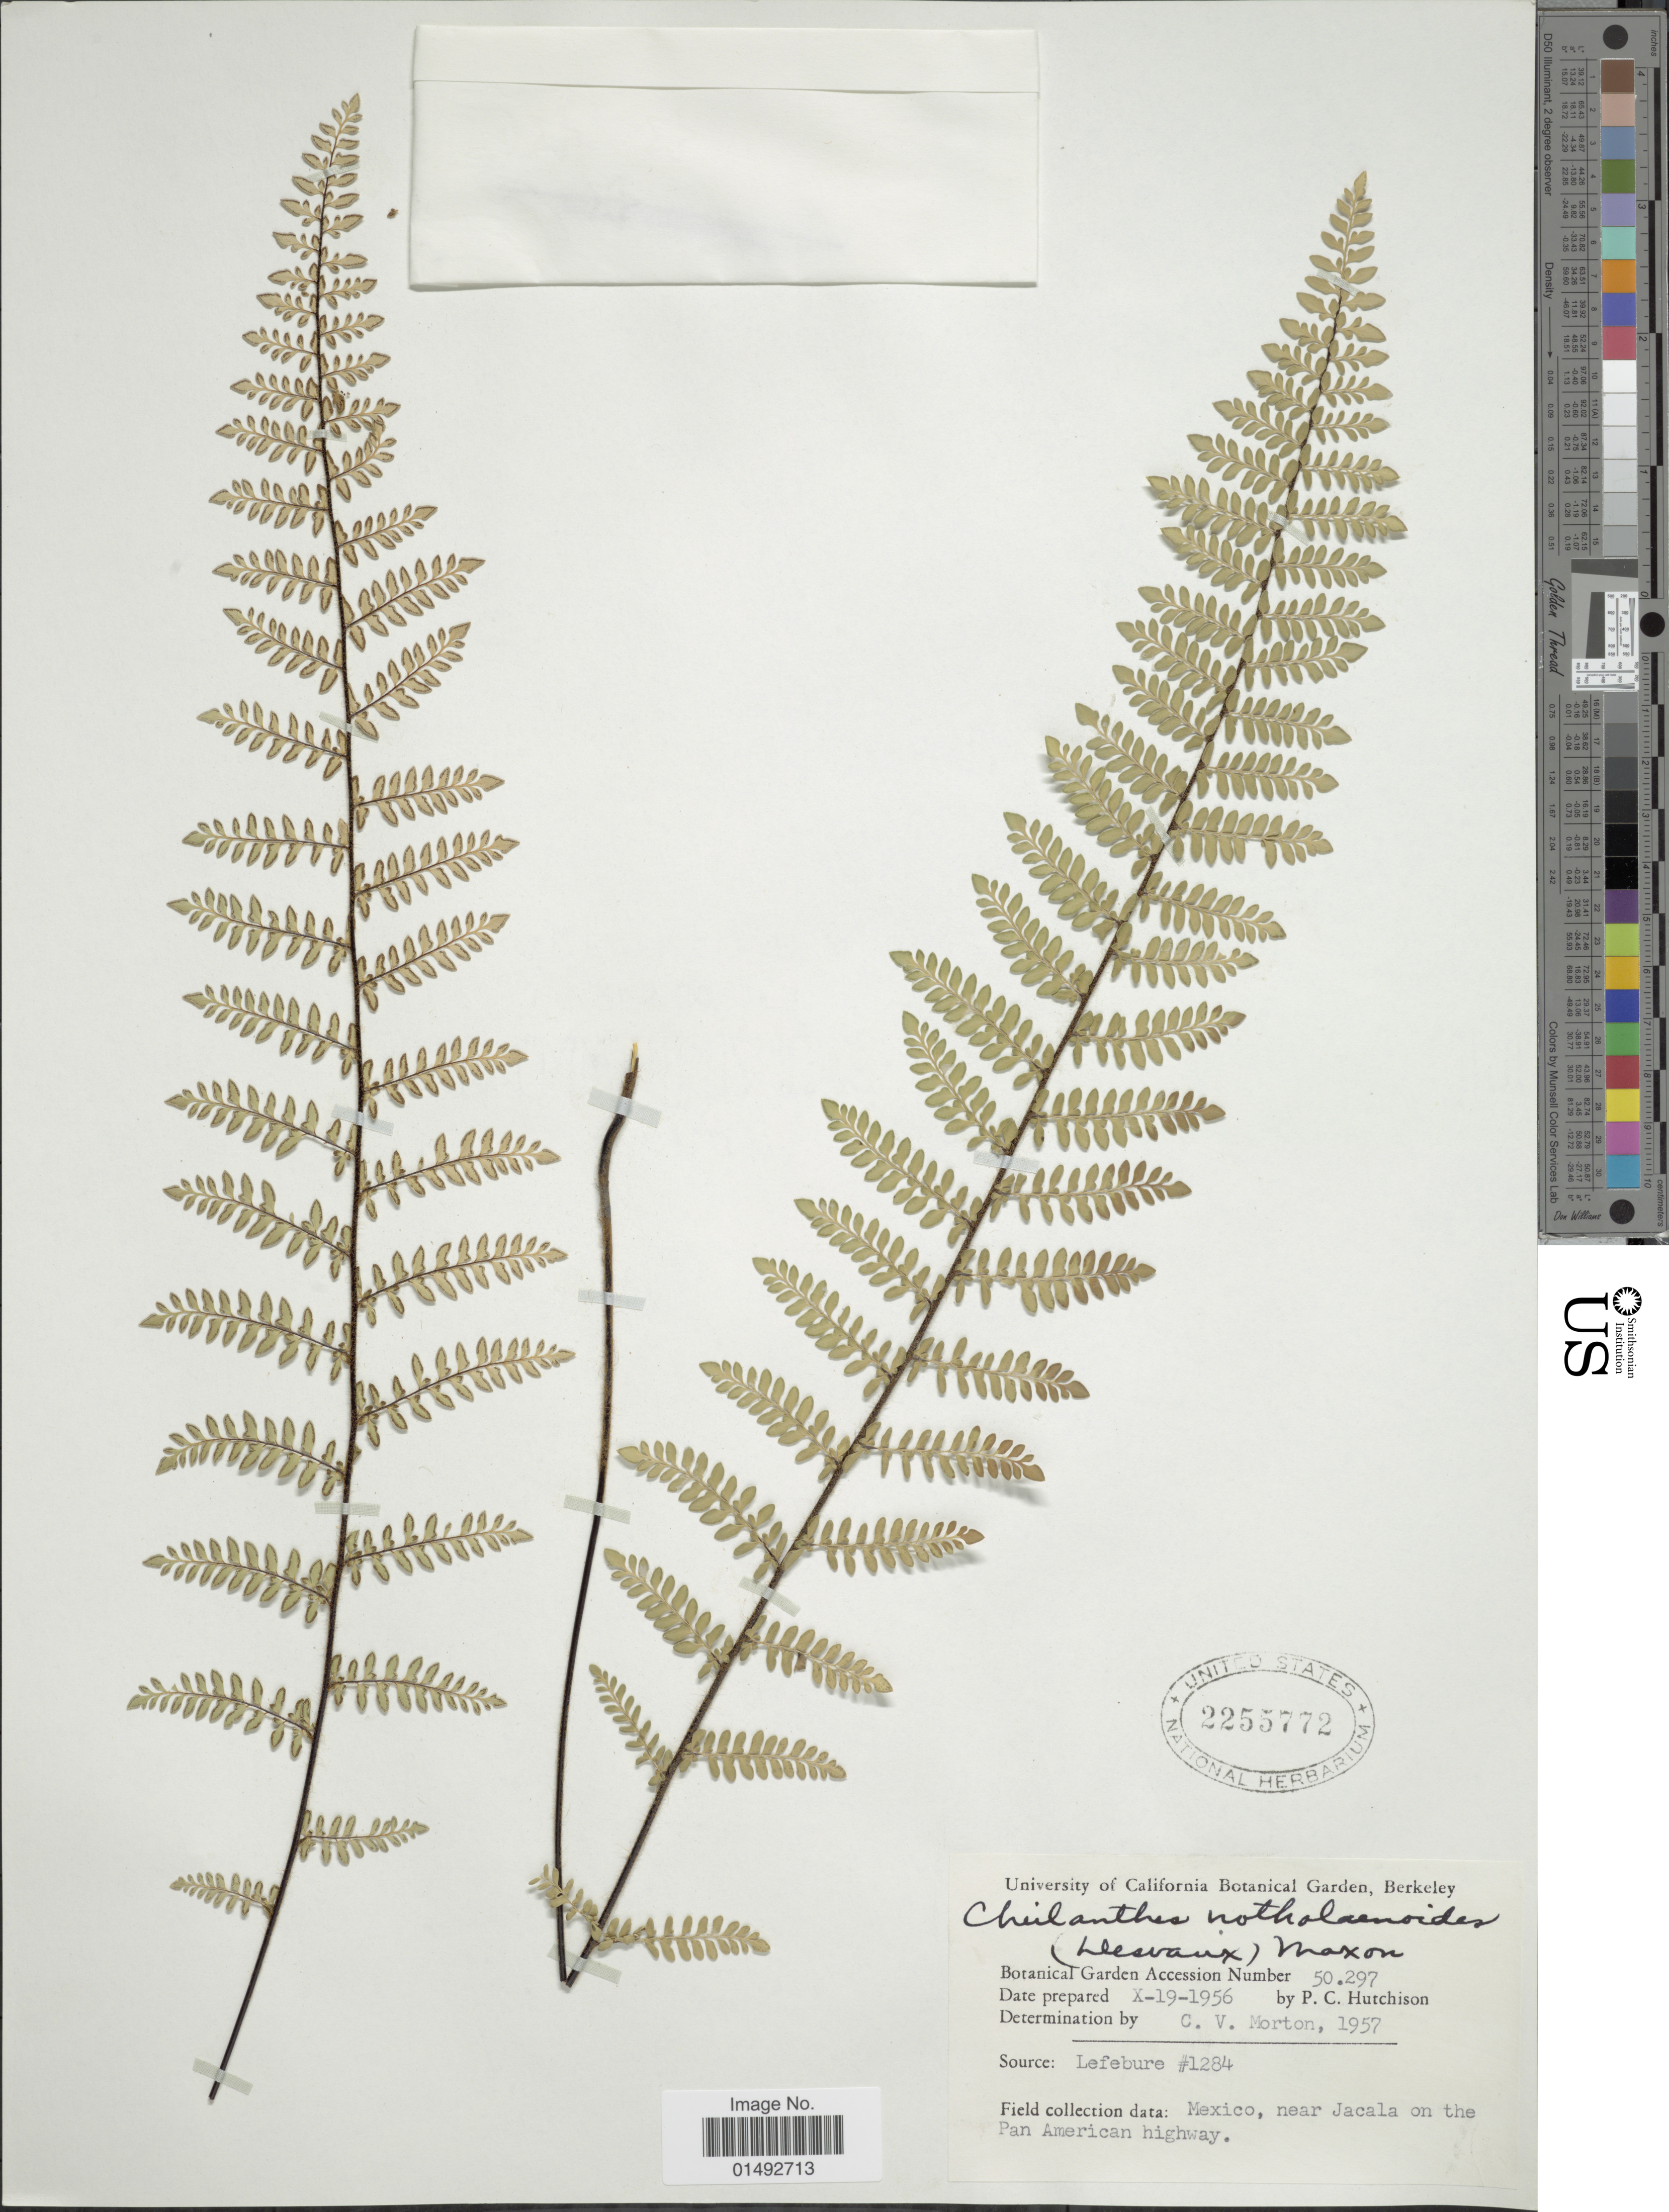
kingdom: Plantae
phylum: Tracheophyta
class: Polypodiopsida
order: Polypodiales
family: Pteridaceae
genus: Myriopteris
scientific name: Myriopteris notholaenoides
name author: (Desv.) Grusz & Windham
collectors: P. C. Hutchison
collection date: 1956-10-19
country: United States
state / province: California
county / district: Alameda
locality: University of California Botanical Garden, Berkeley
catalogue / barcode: US 225772